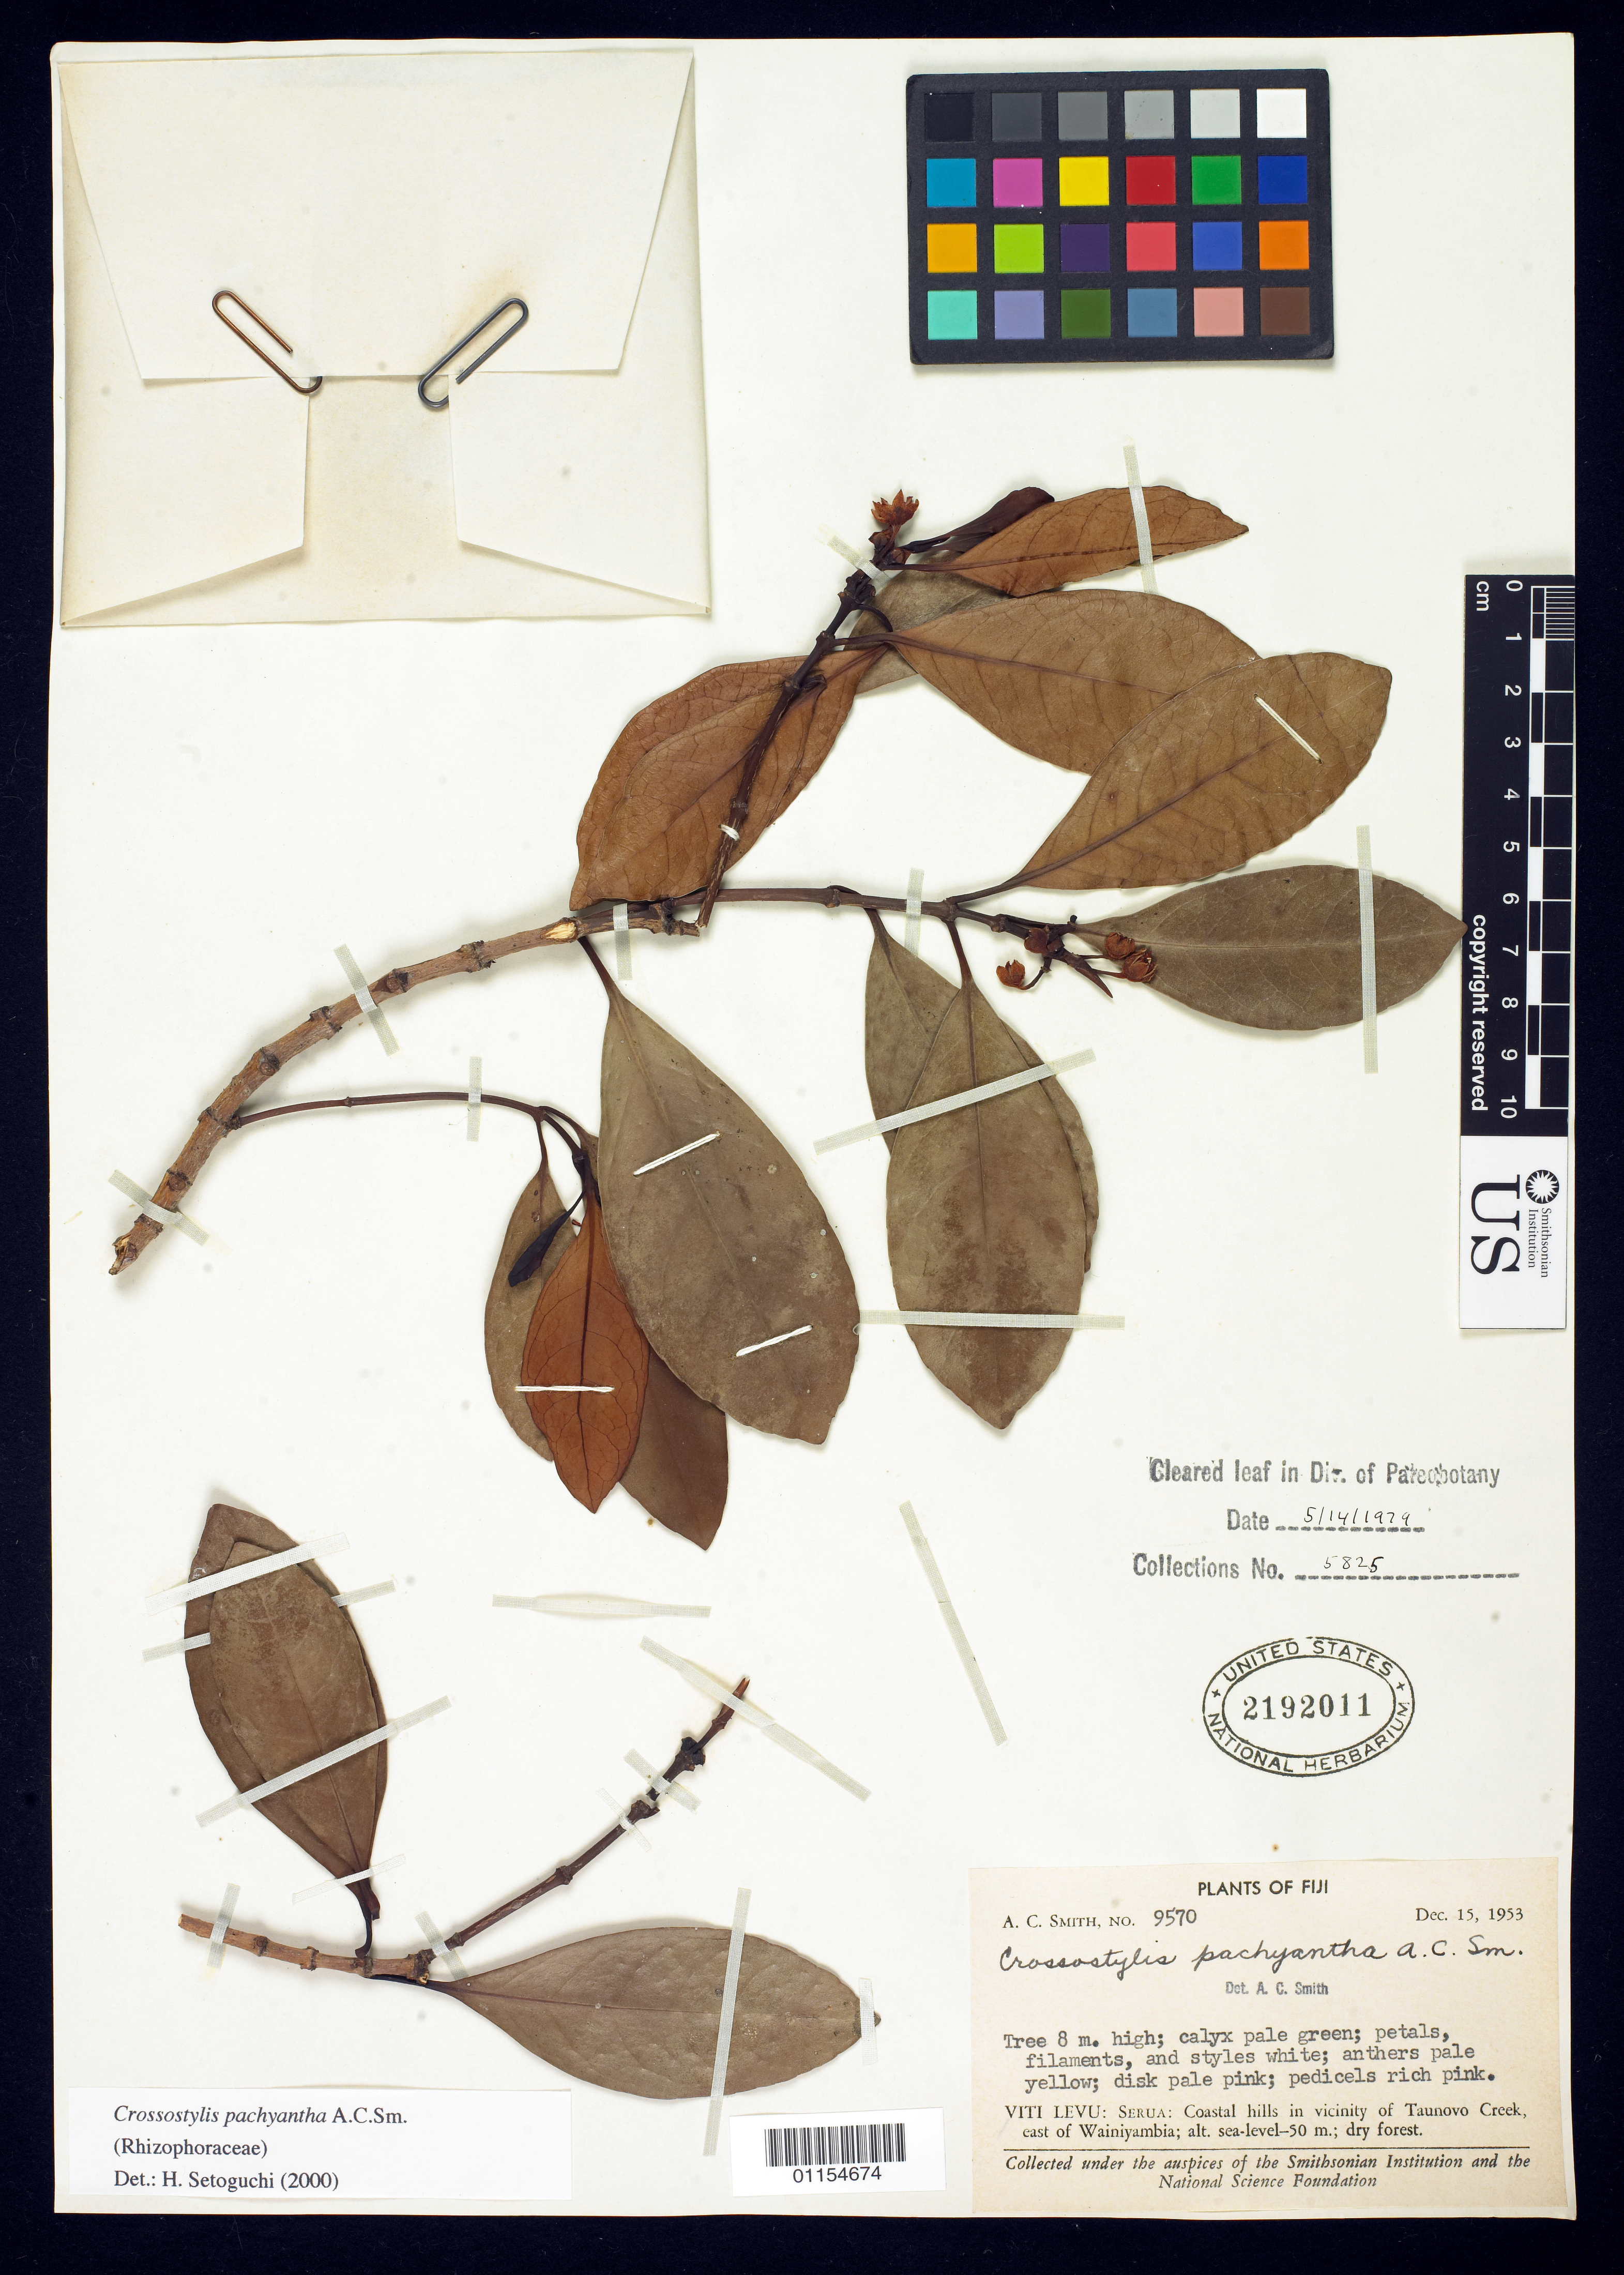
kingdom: Plantae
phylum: Tracheophyta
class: Magnoliopsida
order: Malpighiales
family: Rhizophoraceae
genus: Crossostylis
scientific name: Crossostylis pachyantha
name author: A.C. Sm.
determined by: Setoguchi, H.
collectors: A. C. Smith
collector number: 9570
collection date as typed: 15 Dec 1953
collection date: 1953-12-15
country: Fiji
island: Viti Levu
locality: Serua. Coastal hills in vicinity of Taunovo Creek, E of Wainiyambia. [Viti Levu Group].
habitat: dry forest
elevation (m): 0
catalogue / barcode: US 2192011